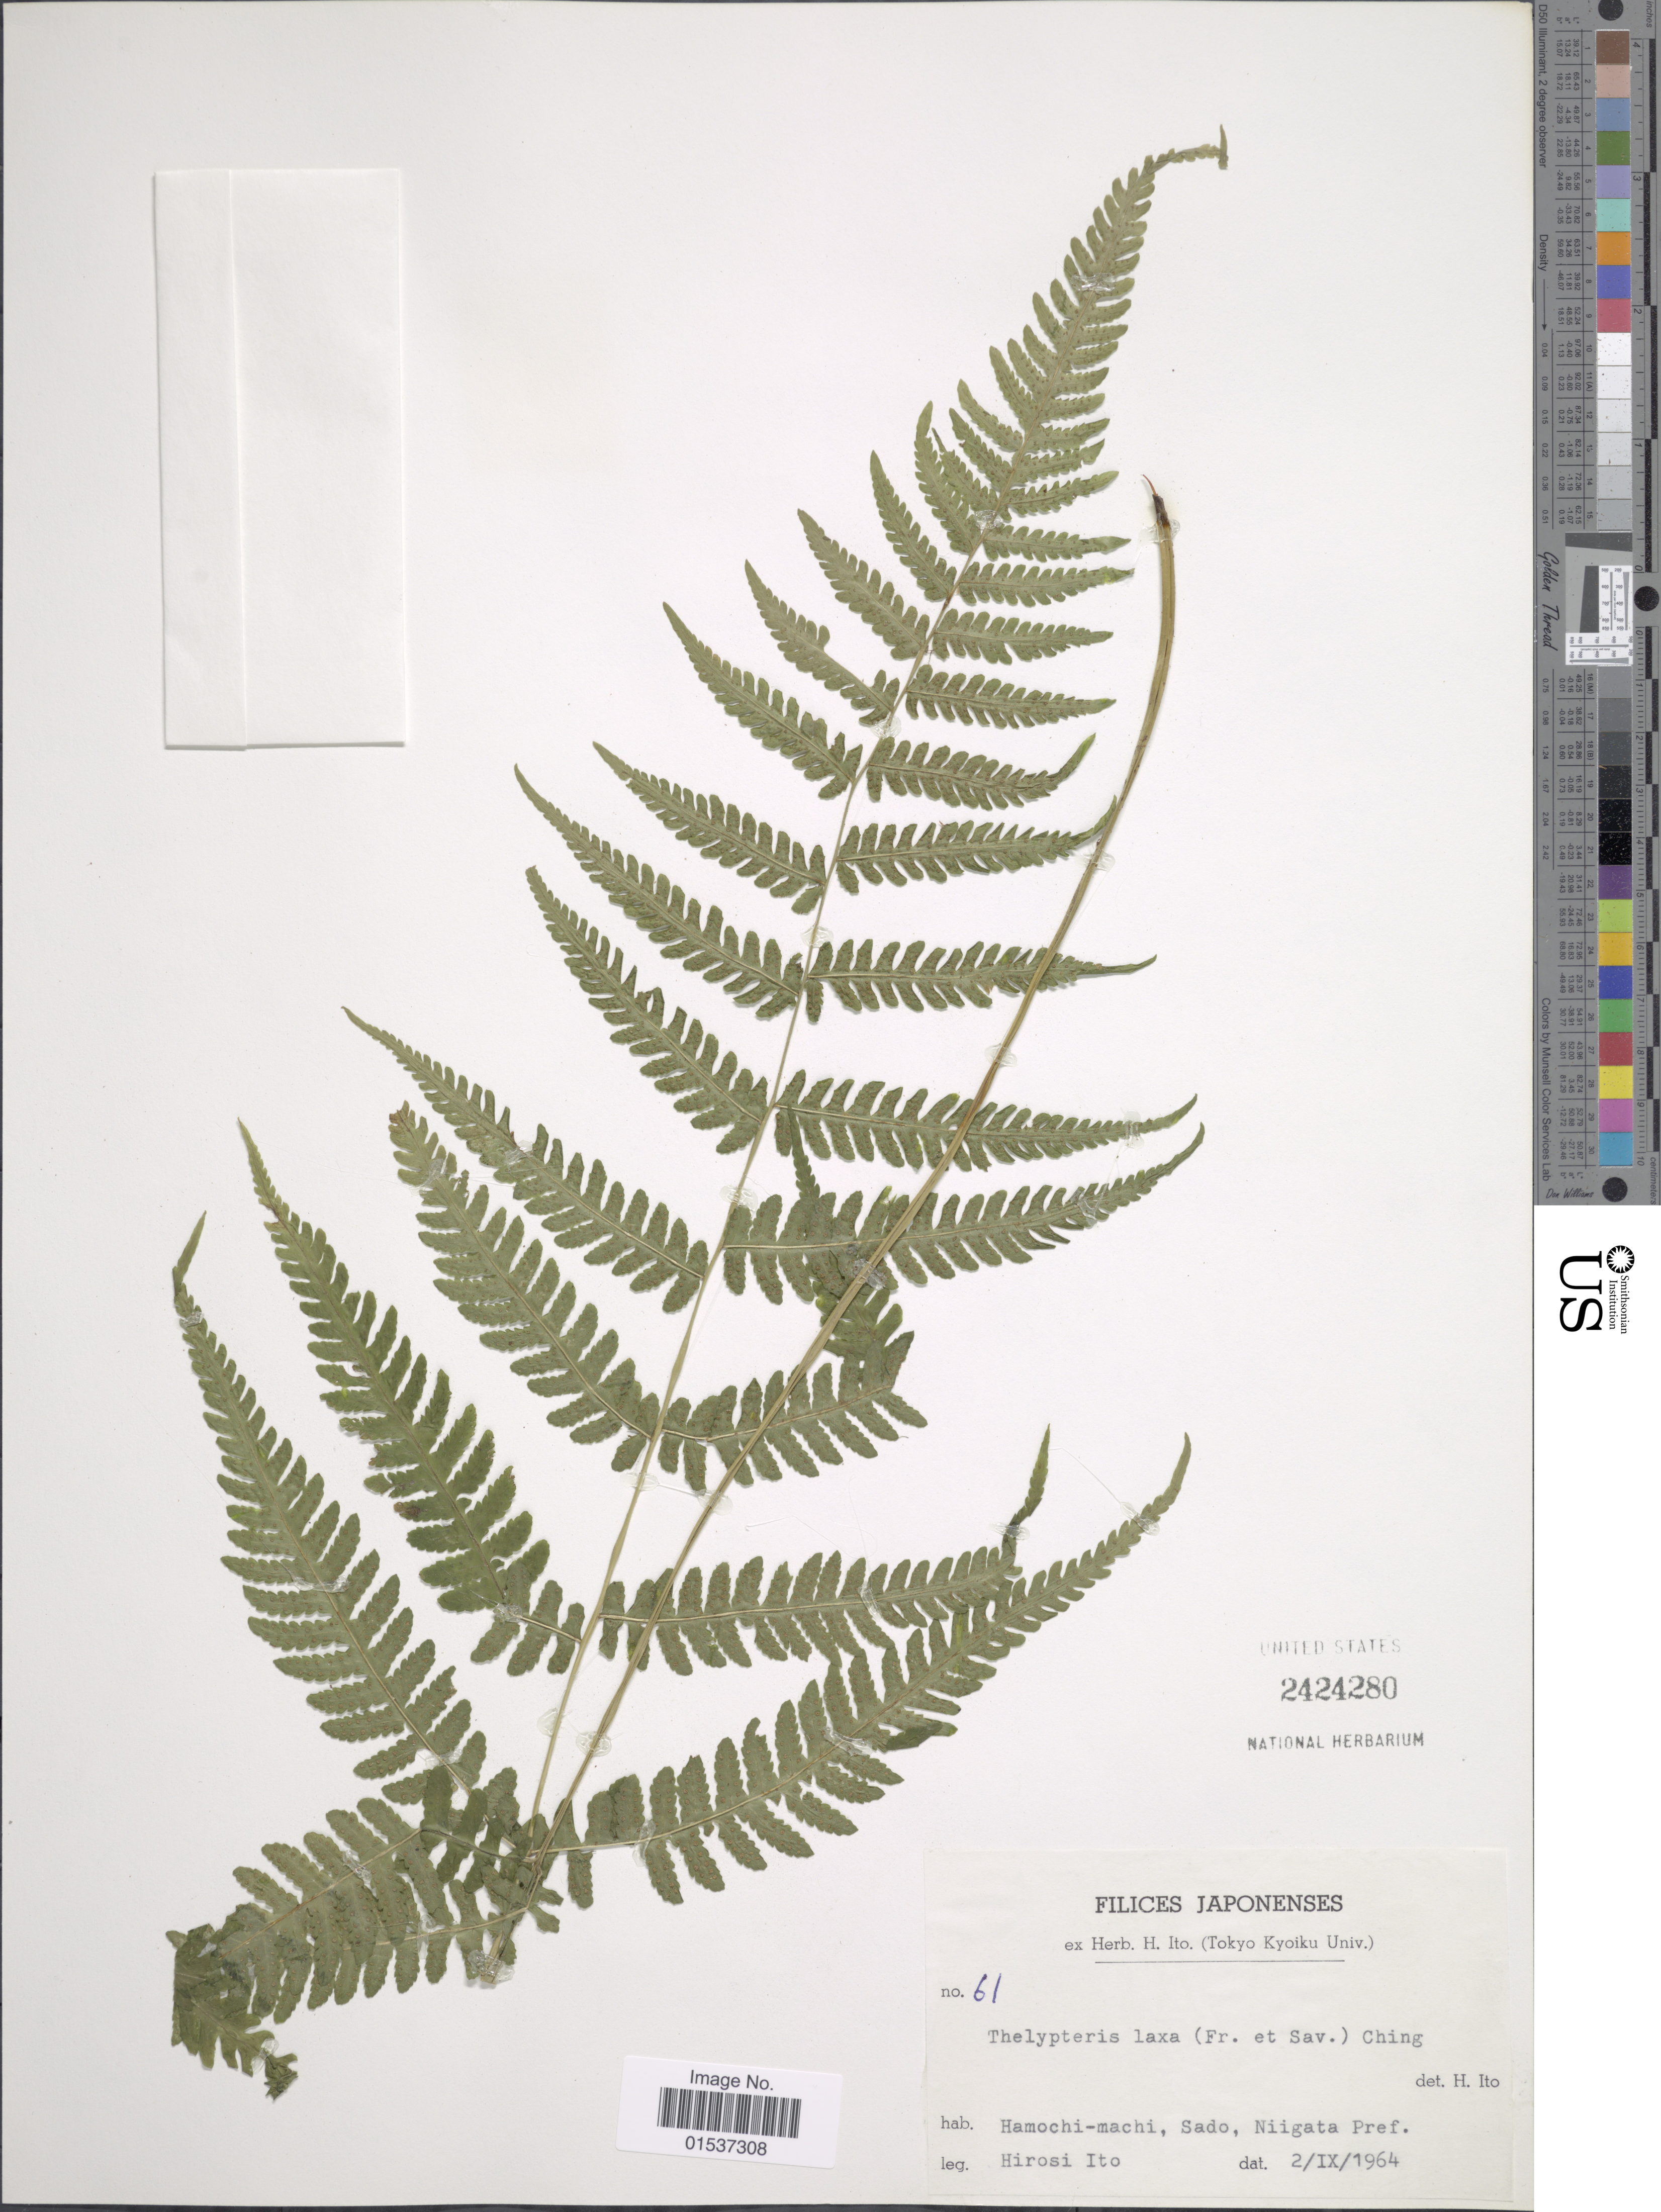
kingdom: Plantae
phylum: Tracheophyta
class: Polypodiopsida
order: Polypodiales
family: Thelypteridaceae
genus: Metathelypteris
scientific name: Metathelypteris laxa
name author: (Franch. & Sav.) Ching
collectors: H. Itô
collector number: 61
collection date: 1964-09-02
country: Japan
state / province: Niigata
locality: Japonenses, Hamochi-machi, Sado, Niigata Pref.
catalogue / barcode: US 2424280